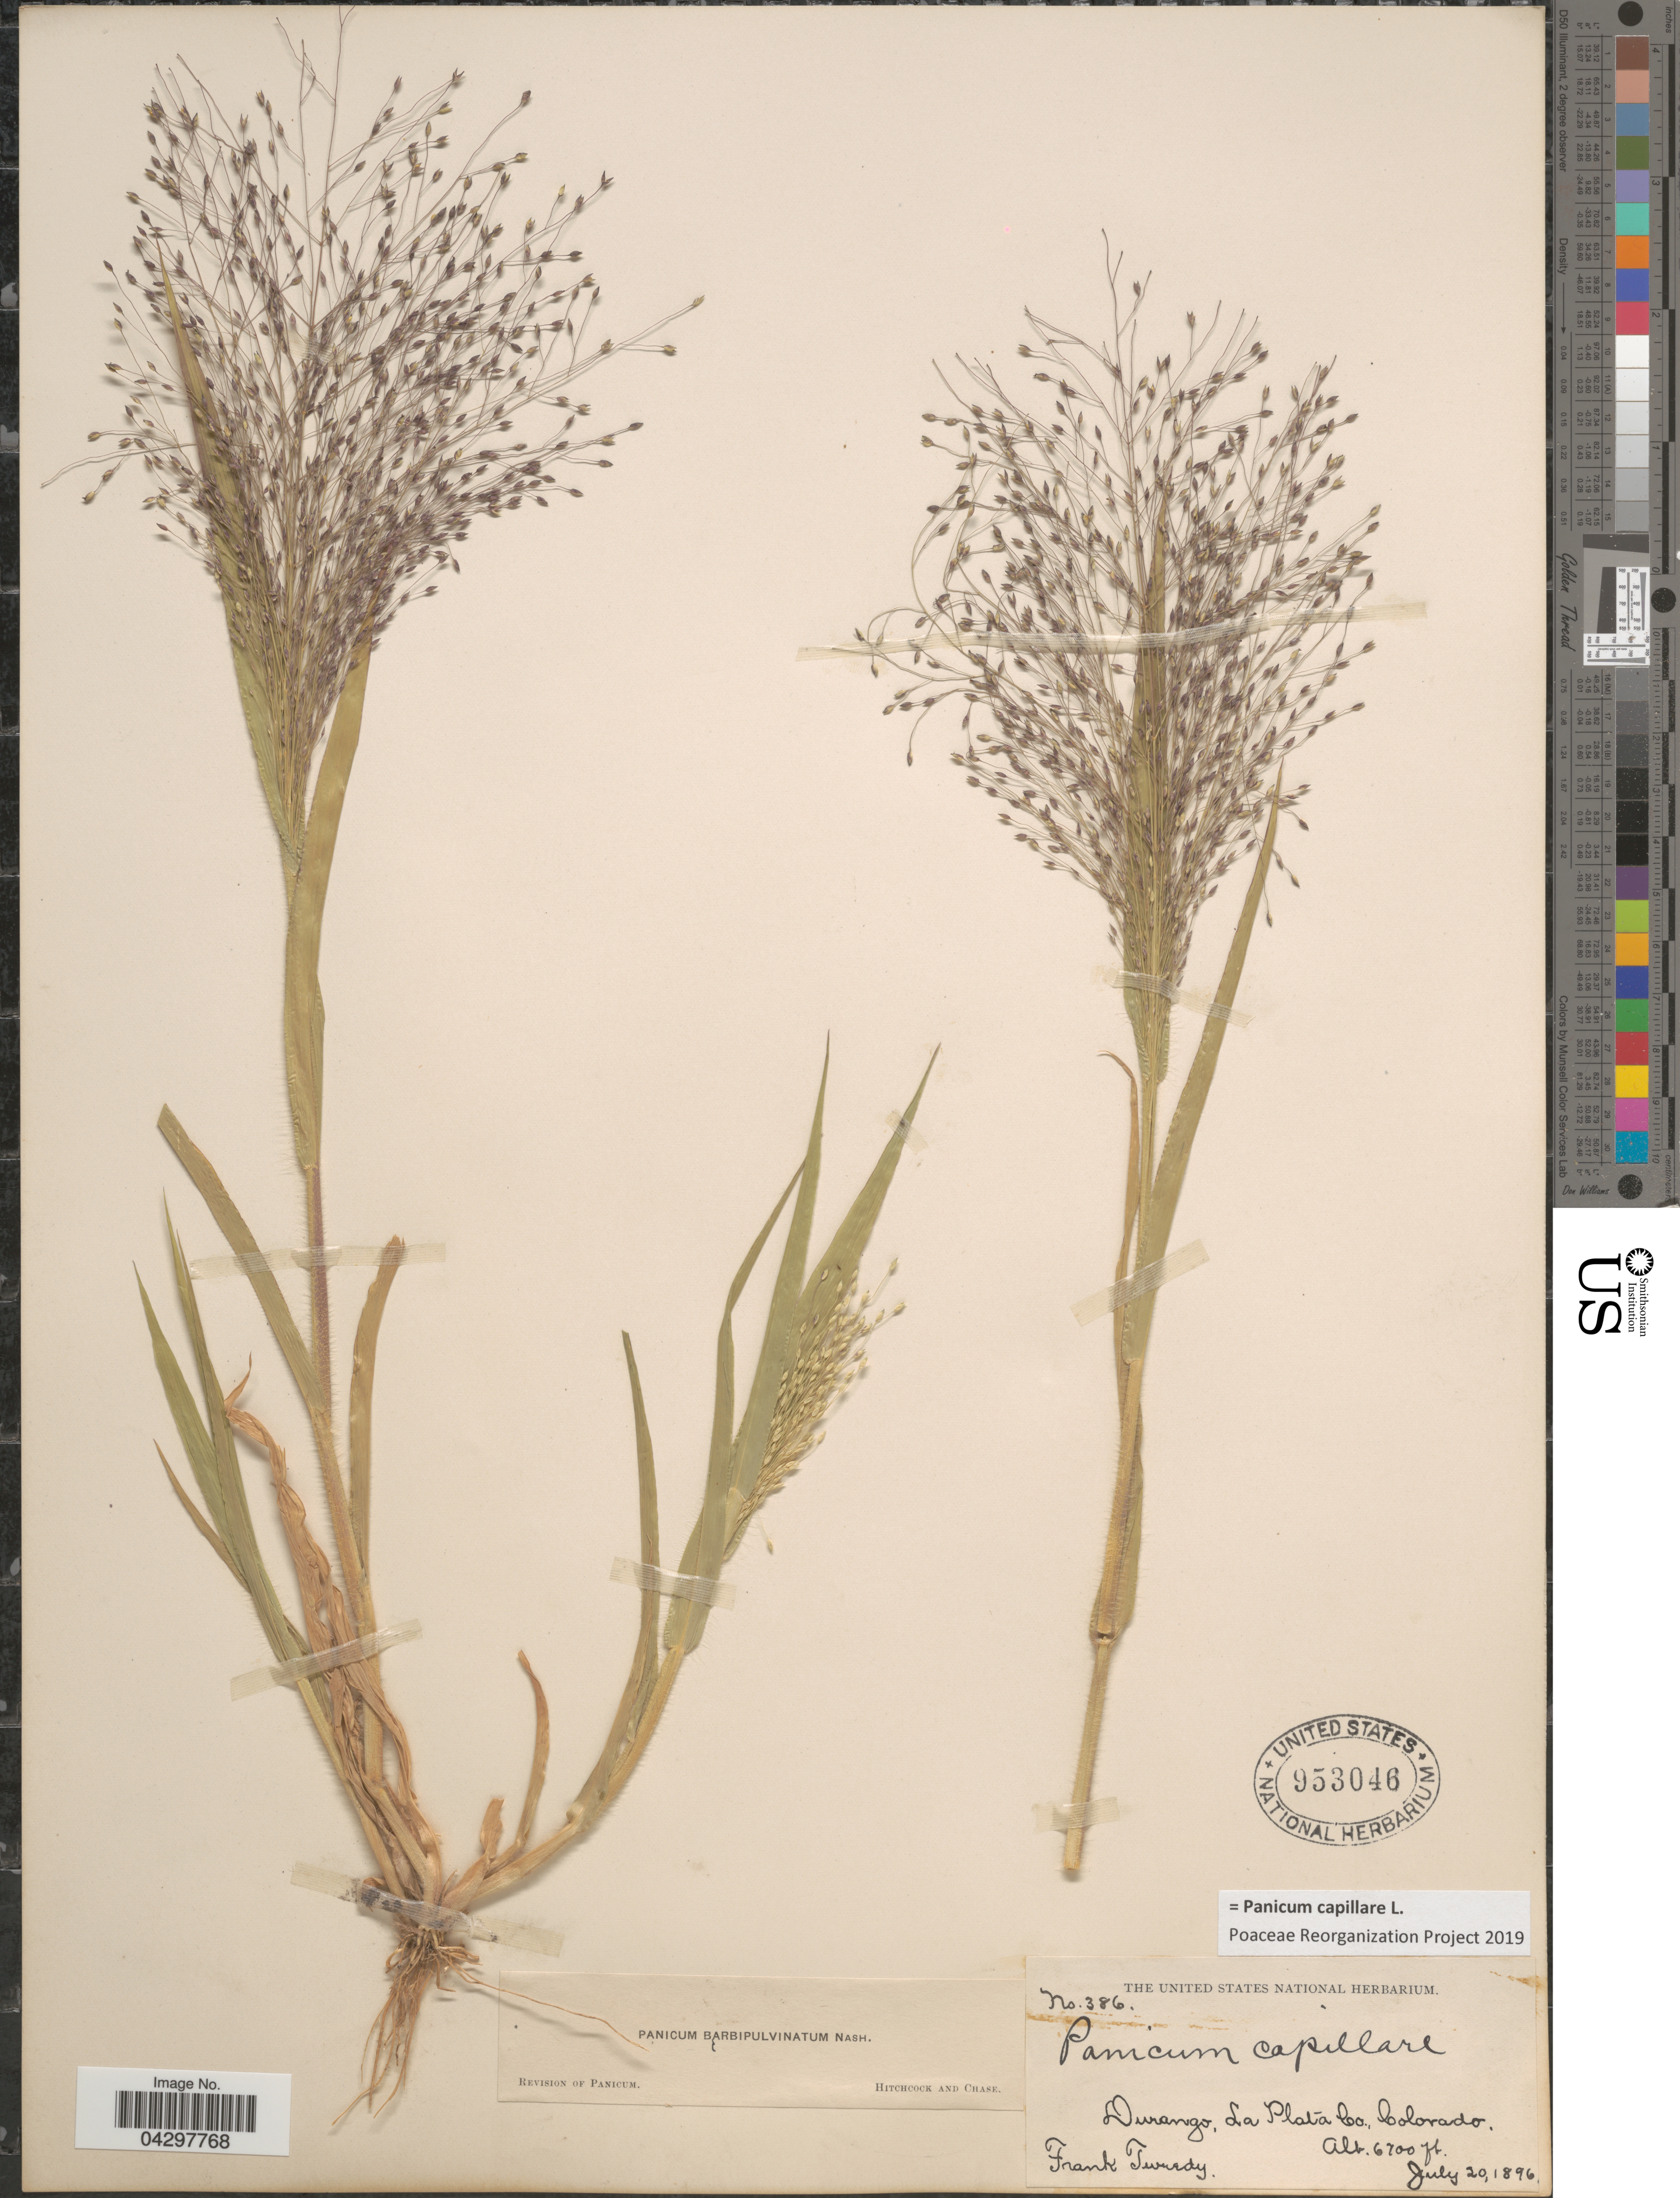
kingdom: Plantae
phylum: Tracheophyta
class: Liliopsida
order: Poales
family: Poaceae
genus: Panicum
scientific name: Panicum capillare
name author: L.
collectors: F. Tweedy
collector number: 386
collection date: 1896-07-20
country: United States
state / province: Colorado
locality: Durango, La Plata Co.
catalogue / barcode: US 953046